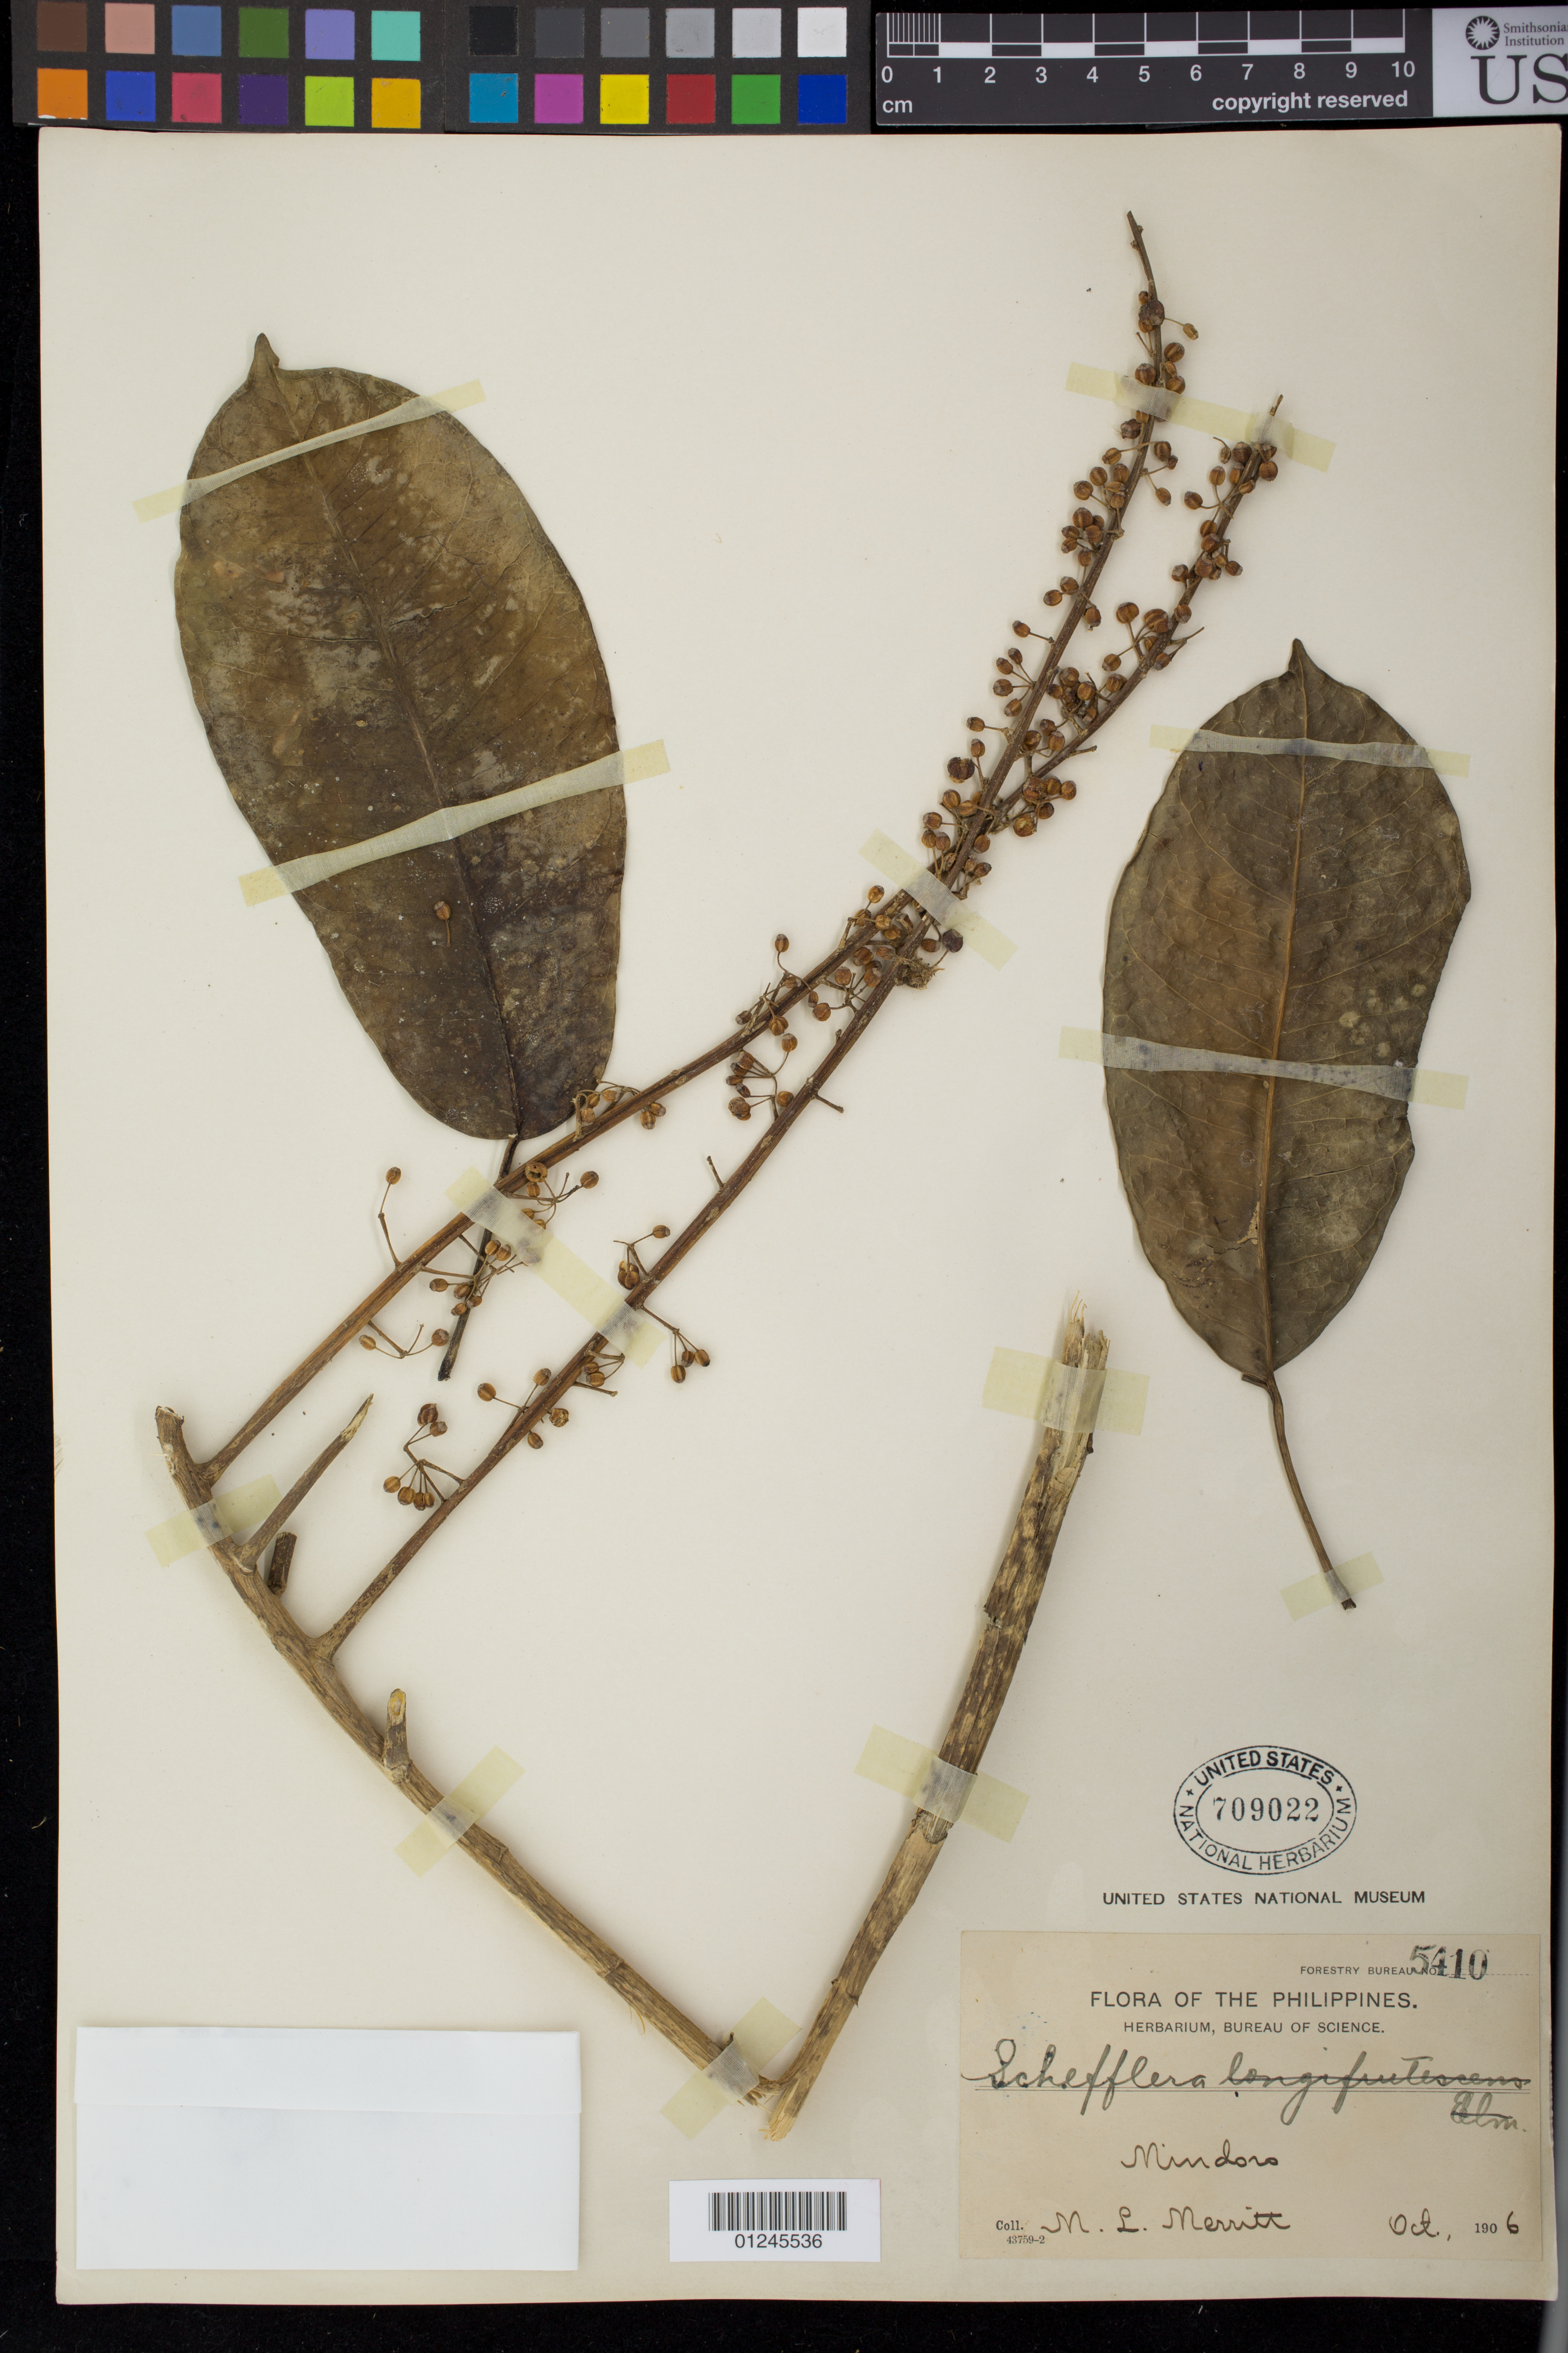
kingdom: Plantae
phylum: Tracheophyta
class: Magnoliopsida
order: Apiales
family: Araliaceae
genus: Schefflera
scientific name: Schefflera sp.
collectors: M. L. Merritt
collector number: For. Bur. 5410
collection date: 1906-10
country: Philippines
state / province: Mimaropa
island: Mindoro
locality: Mindoro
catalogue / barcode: US 709022